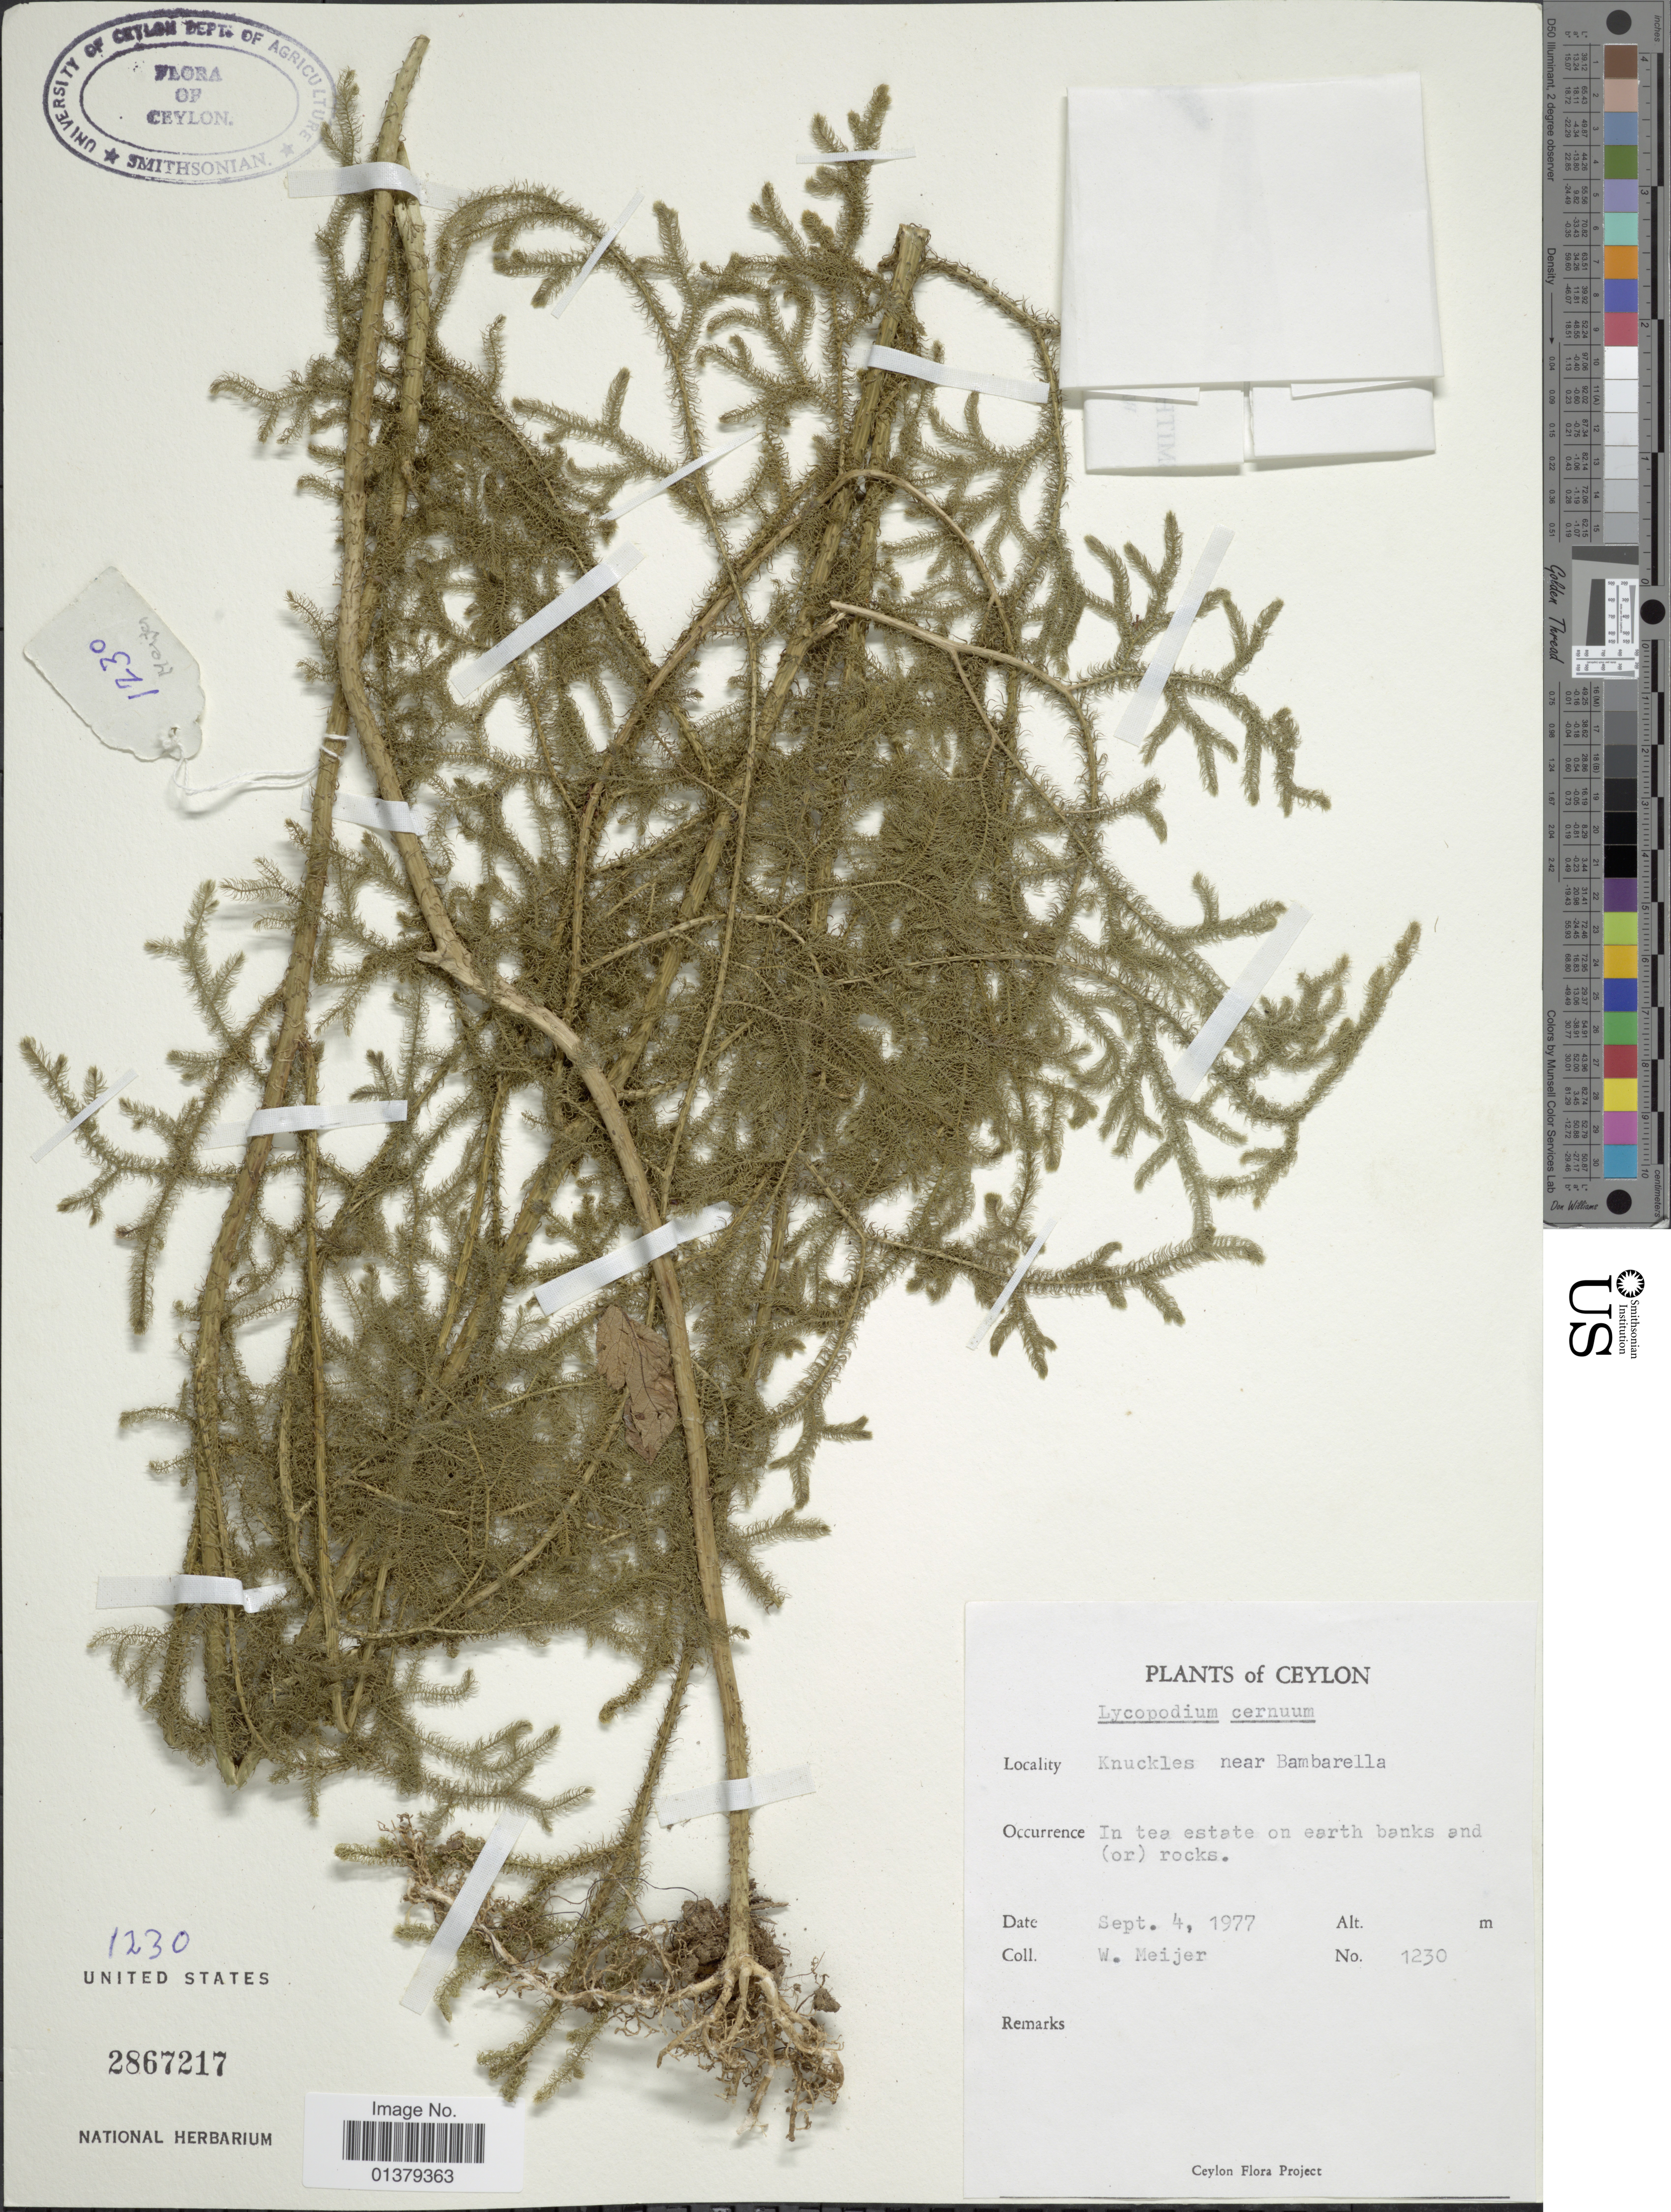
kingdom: Plantae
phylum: Tracheophyta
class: Lycopodiopsida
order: Lycopodiales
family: Lycopodiaceae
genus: Palhinhaea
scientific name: Palhinhaea cernua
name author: (L.) Vasc. & Franco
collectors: W. Meijer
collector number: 1230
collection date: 1977-09-04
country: Sri Lanka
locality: Ceylon, Knuckles near Bambarella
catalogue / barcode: US 2867217